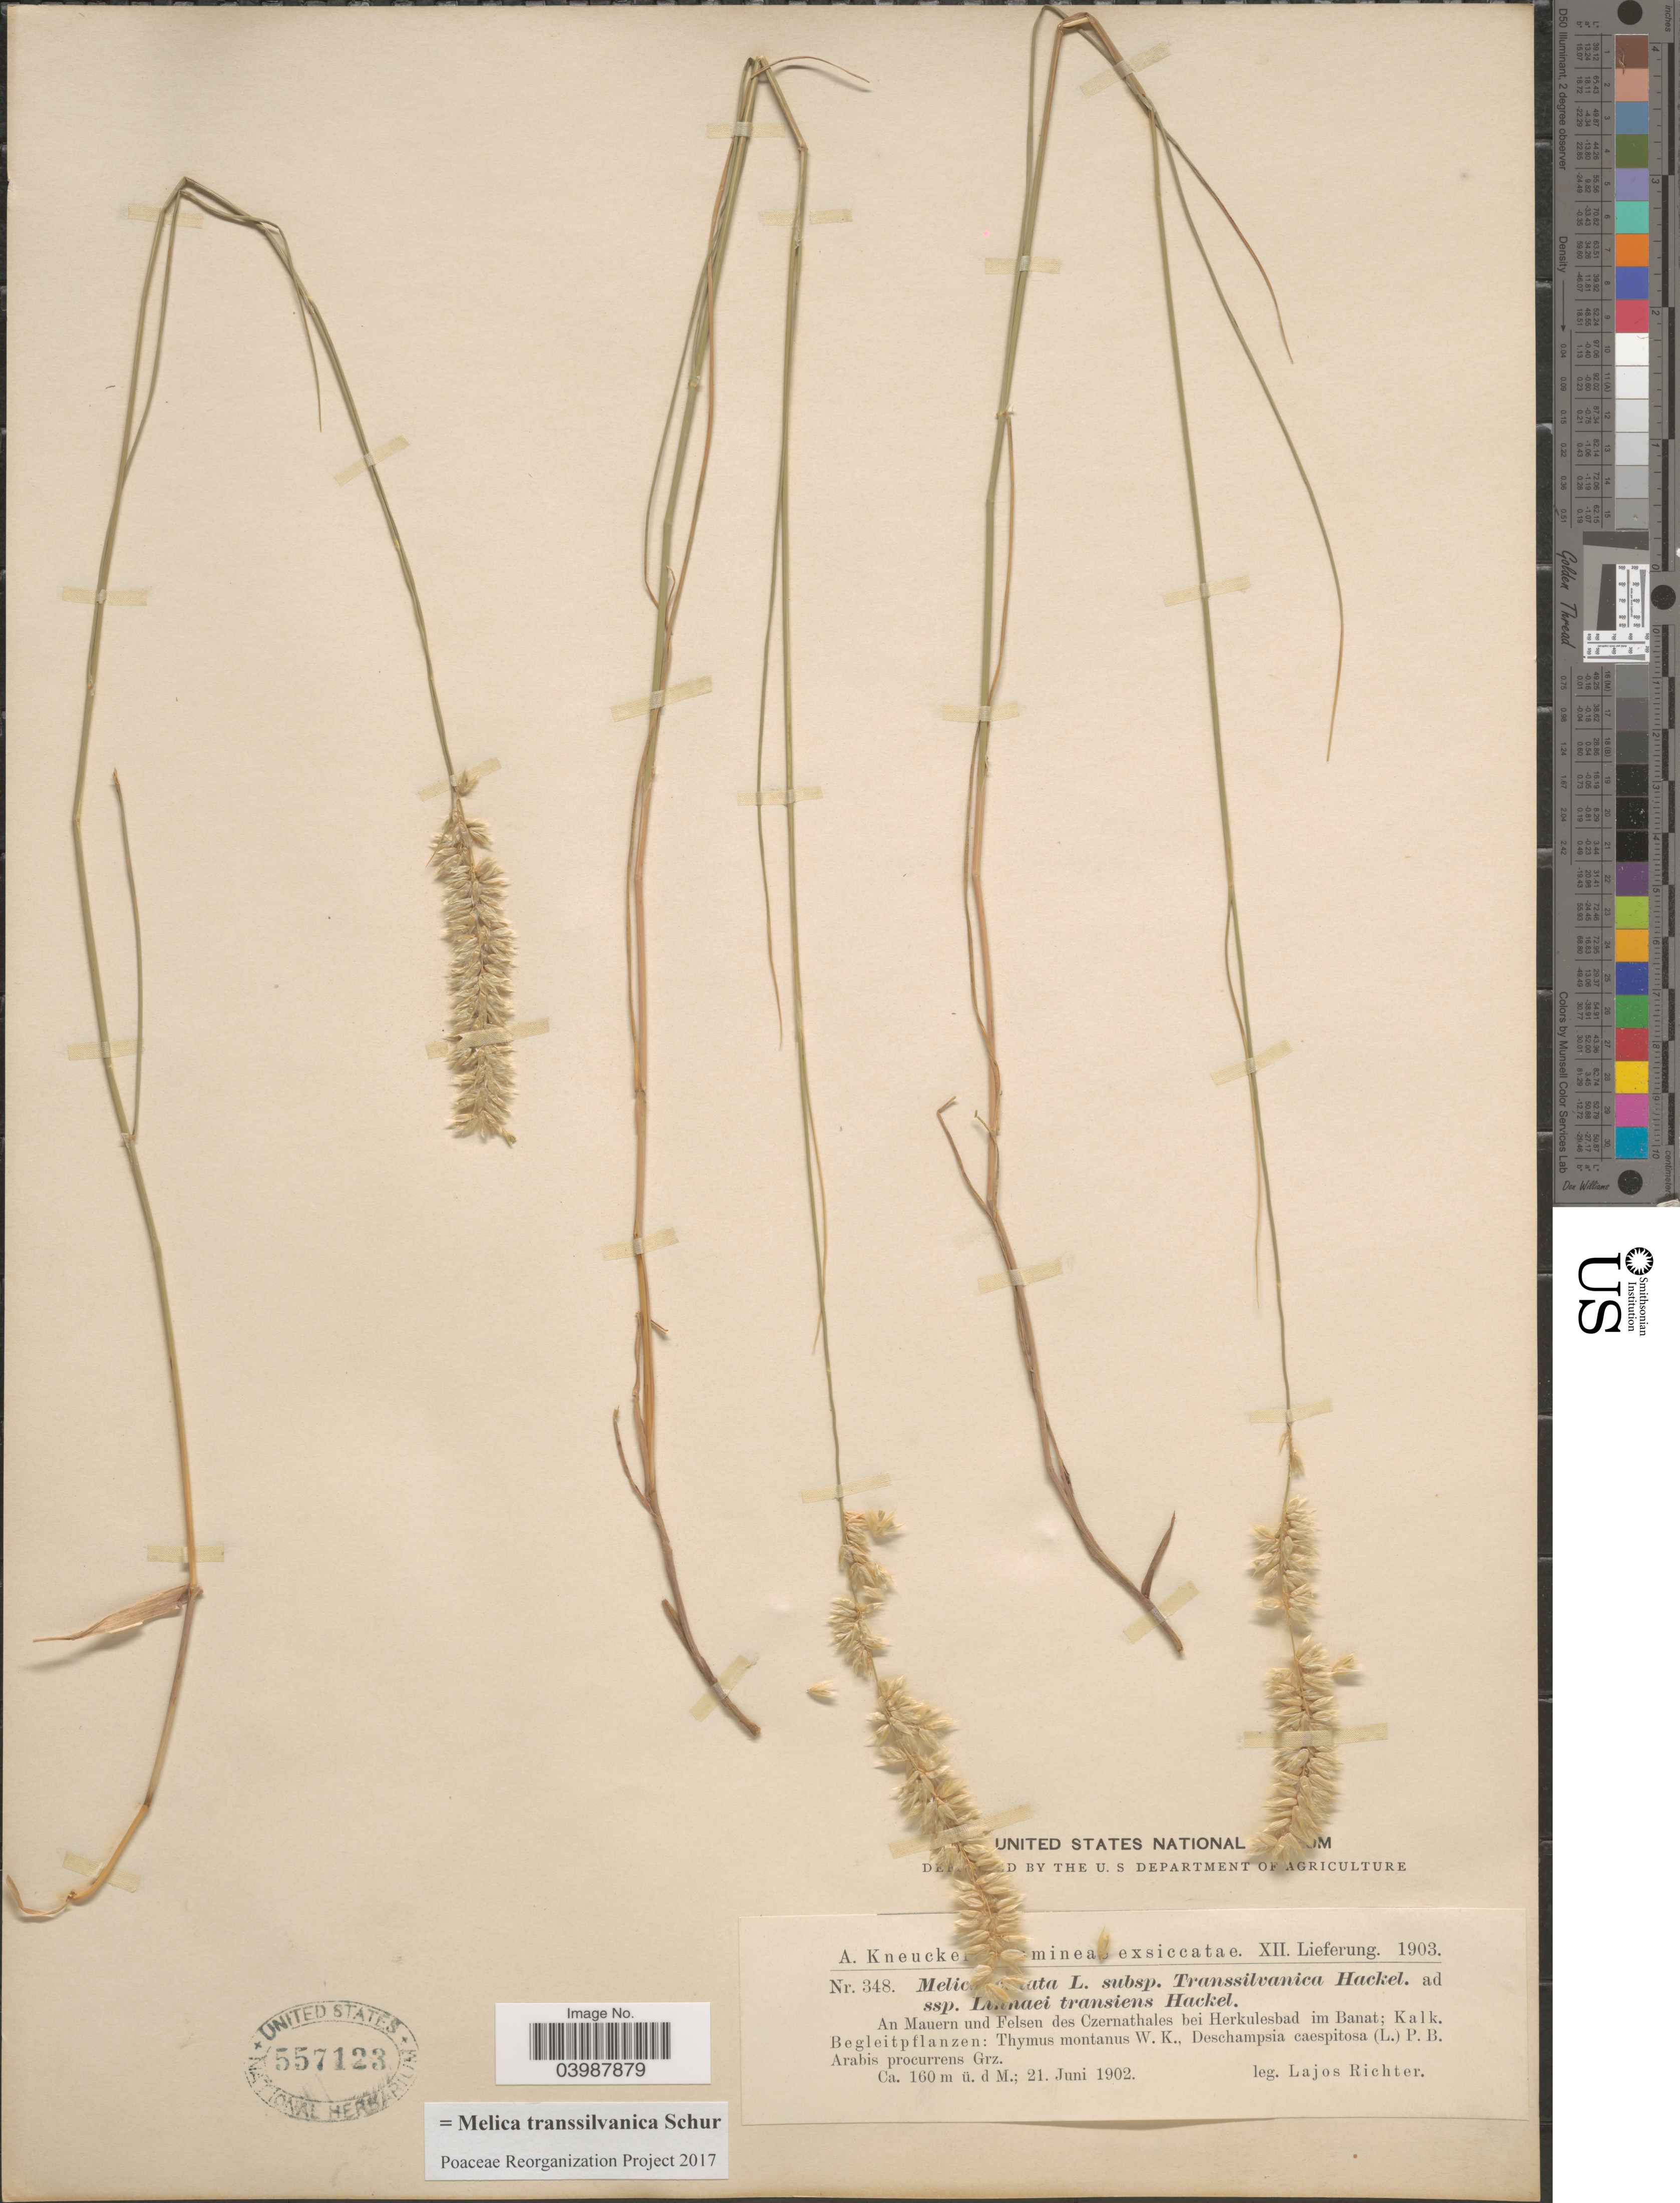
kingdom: Plantae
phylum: Tracheophyta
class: Liliopsida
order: Poales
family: Poaceae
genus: Melica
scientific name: Melica transsilvanica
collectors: L. Richter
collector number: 348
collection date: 1902-06-21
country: Romania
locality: An Mauern und Felsen des Czernathales bei Herkulesbad im Banat; Kalk.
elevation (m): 160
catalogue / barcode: US 557123